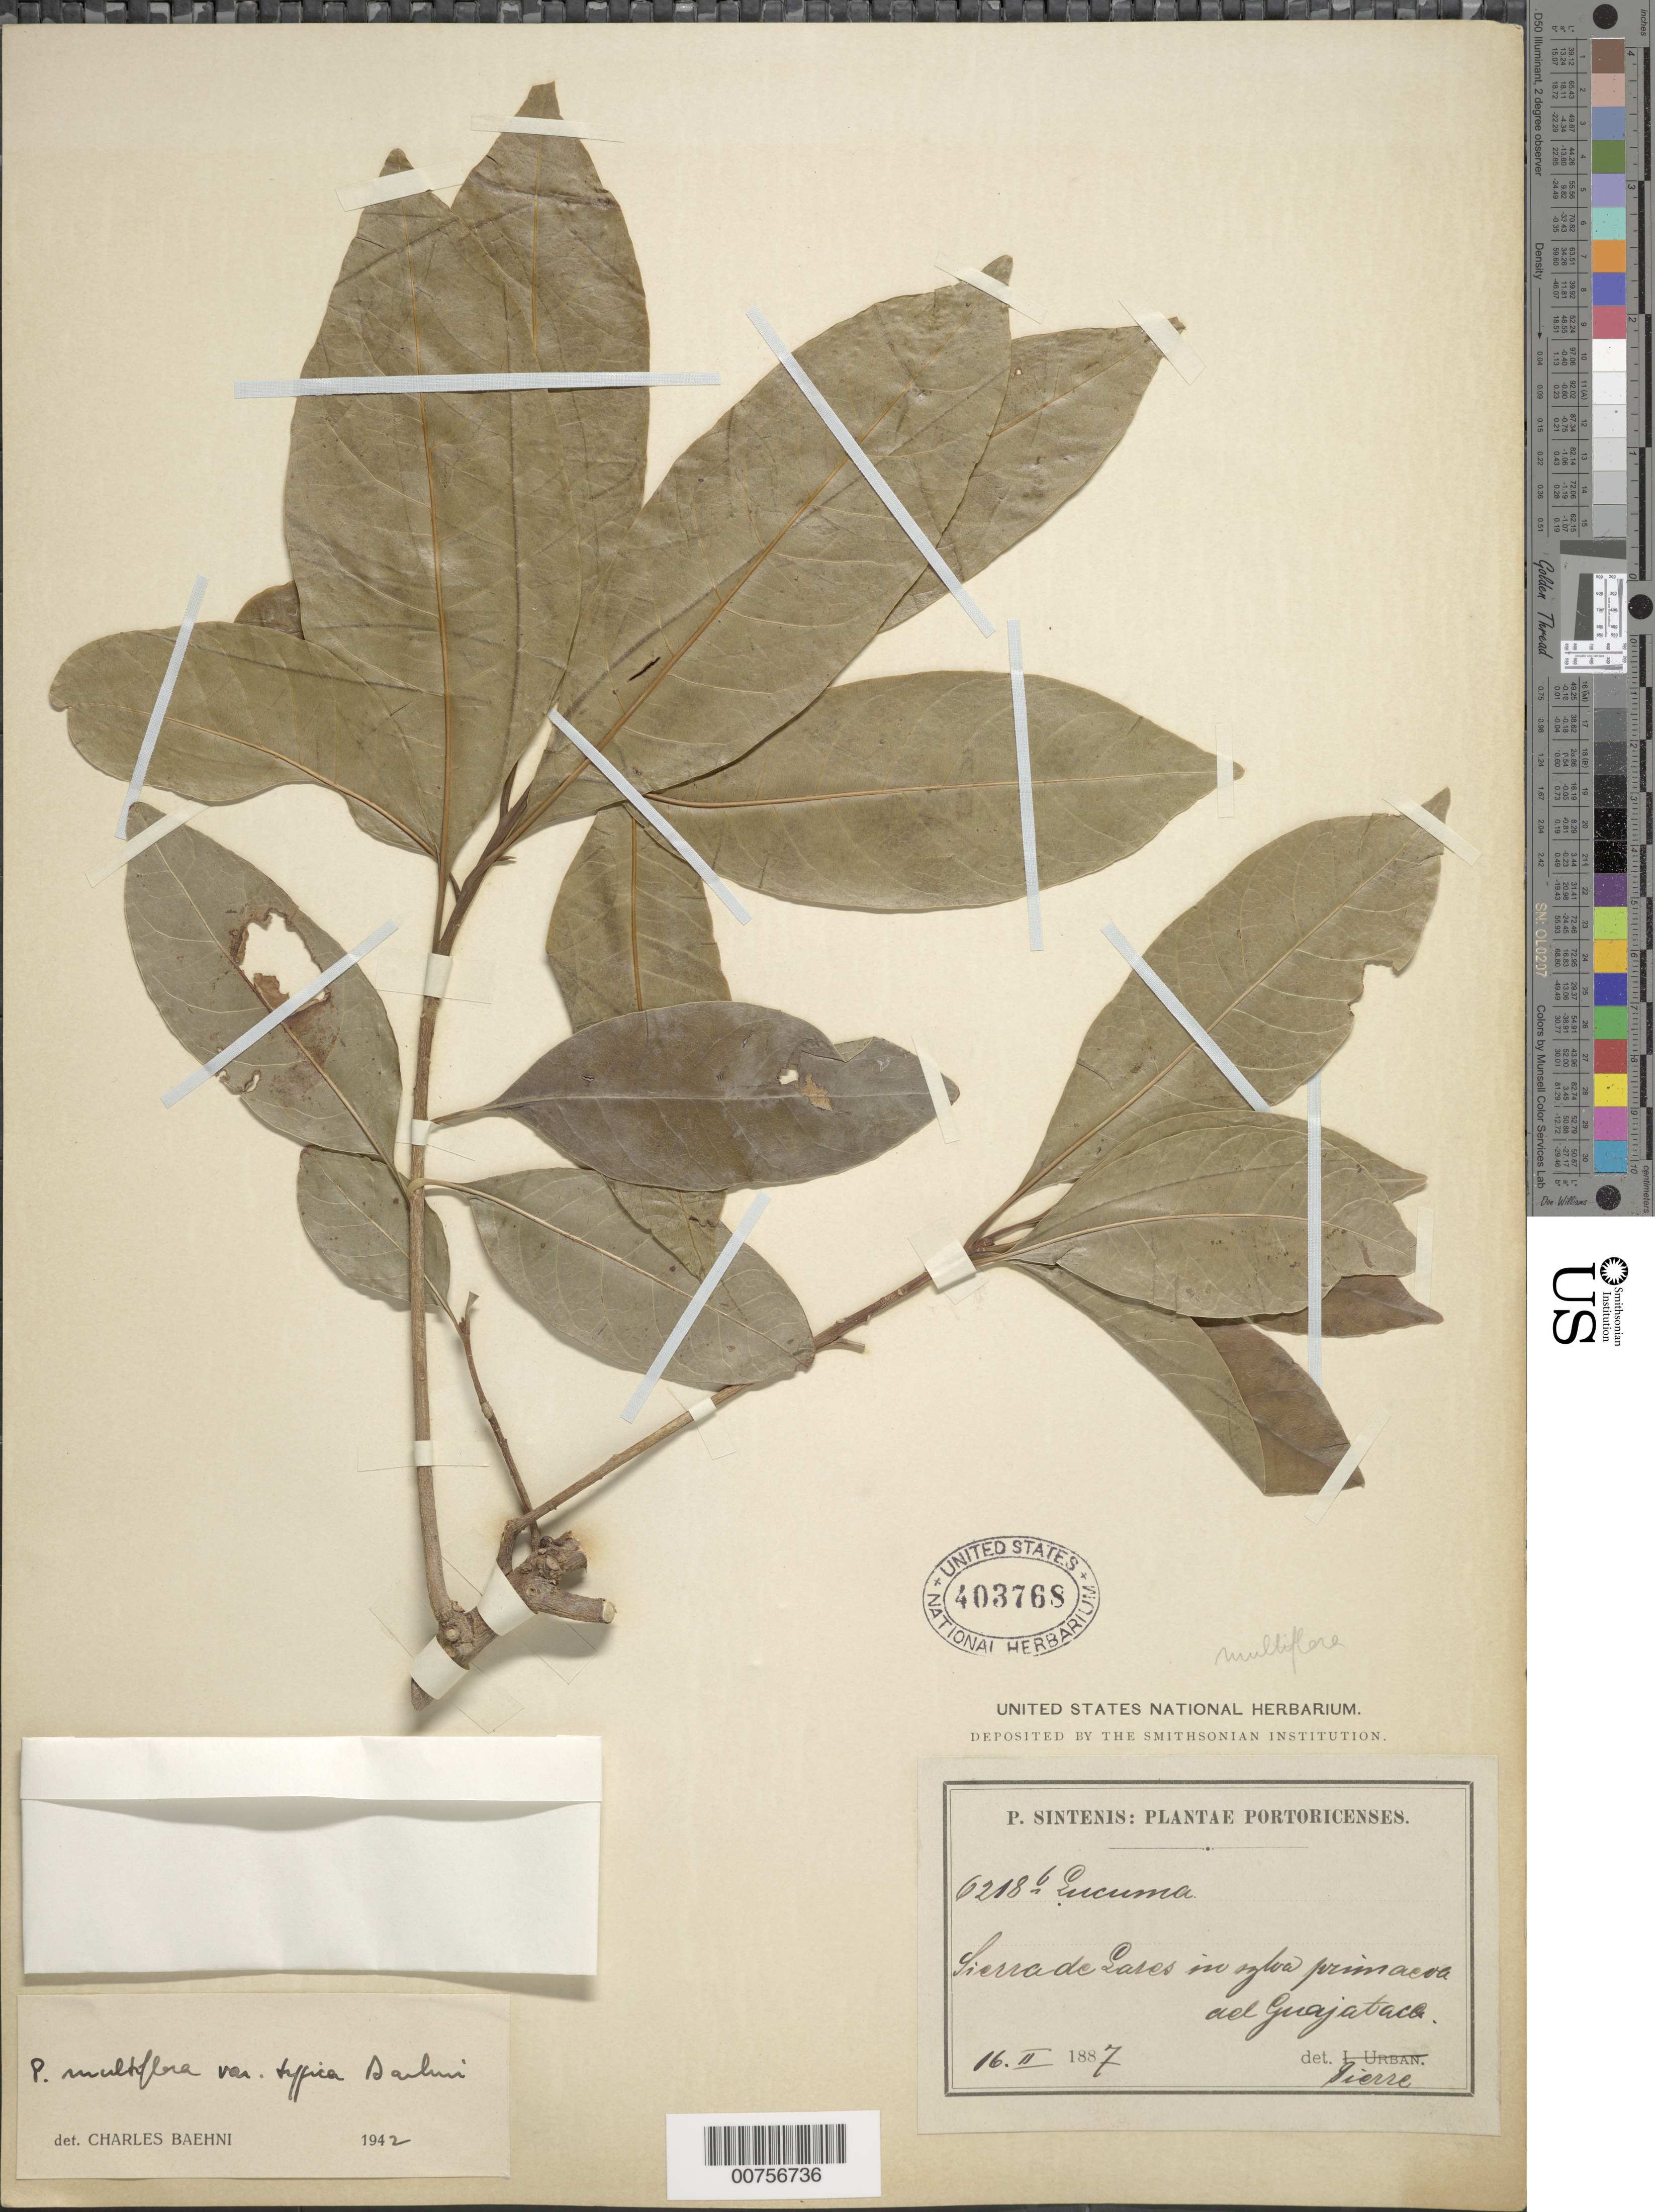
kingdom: Plantae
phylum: Tracheophyta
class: Magnoliopsida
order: Ericales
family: Sapotaceae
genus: Pouteria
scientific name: Pouteria multiflora var. typica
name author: Baehni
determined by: Baehni, C.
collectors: P. Sintenis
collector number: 6218b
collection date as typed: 16 Feb 1887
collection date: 1887-02-16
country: Puerto Rico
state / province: Lares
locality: Sierra de Lares in sylva primaeva ad Guajataca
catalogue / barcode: US 403768